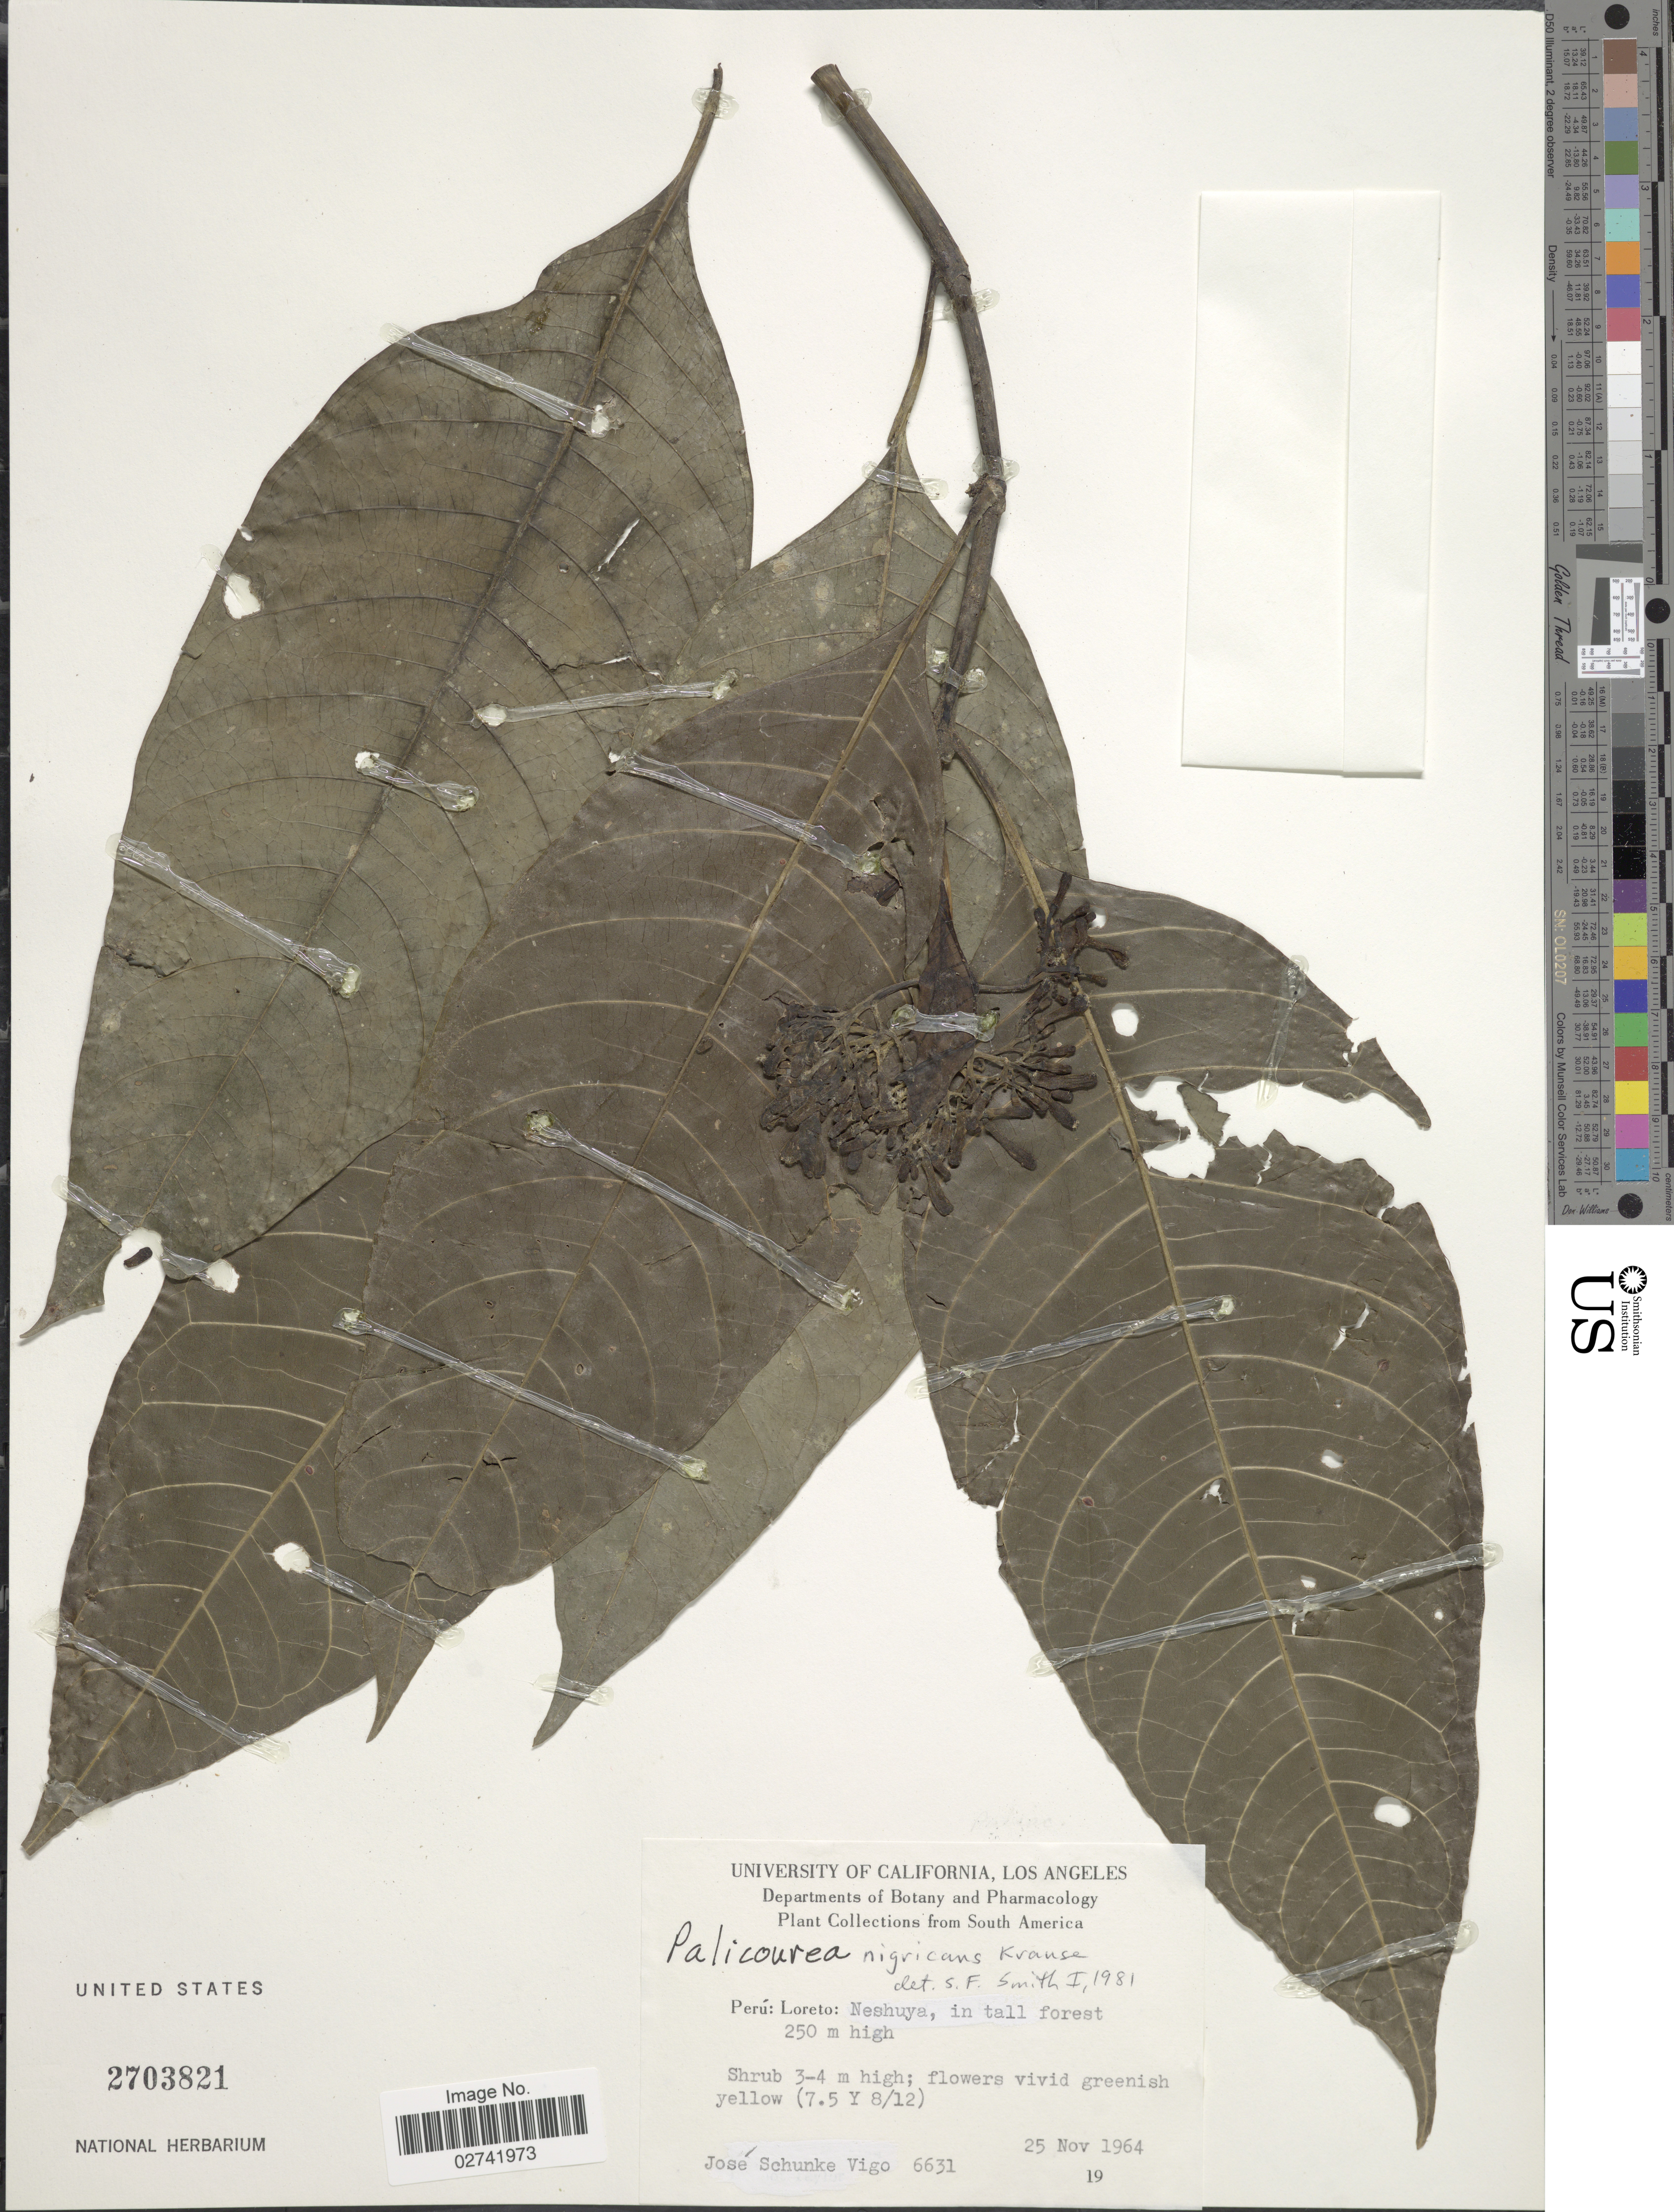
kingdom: Plantae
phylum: Tracheophyta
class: Magnoliopsida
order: Gentianales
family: Rubiaceae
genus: Palicourea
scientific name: Palicourea nigricans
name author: Krause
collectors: J. Schunke Vigo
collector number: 6631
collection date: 1964-11-25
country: Peru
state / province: Loreto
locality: Neshuya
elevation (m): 250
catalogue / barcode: US 2703821